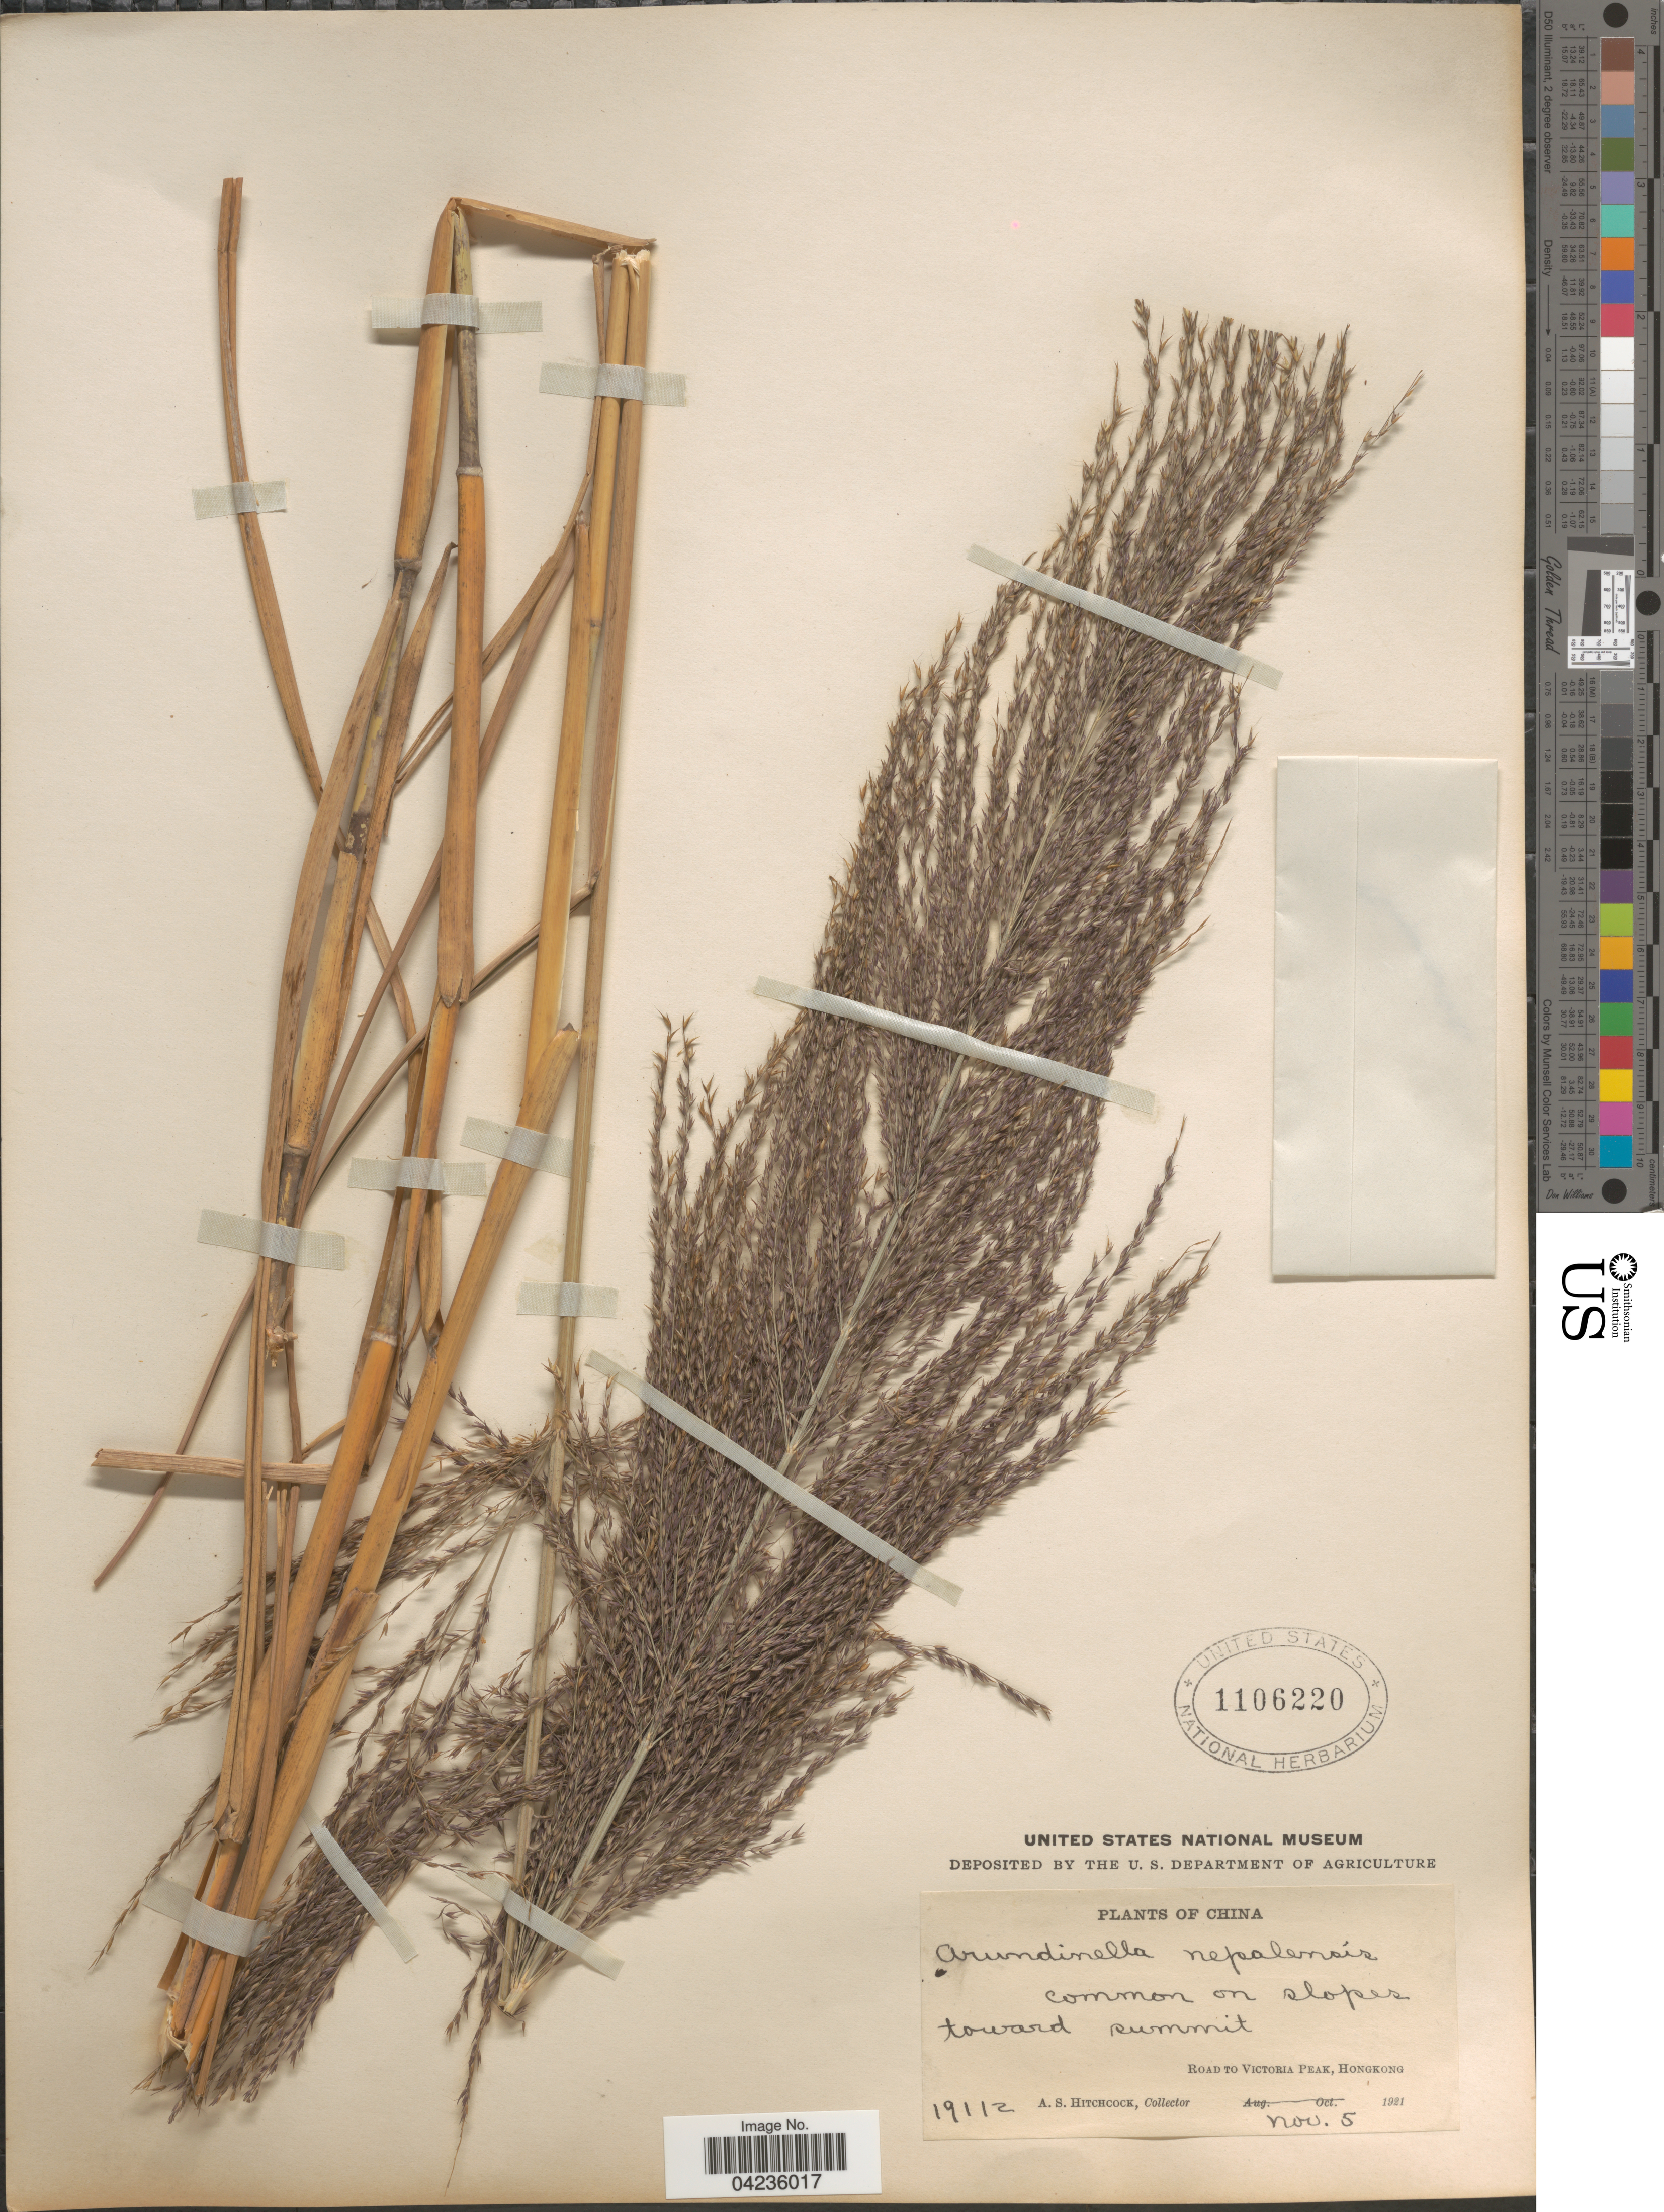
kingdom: Plantae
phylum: Tracheophyta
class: Liliopsida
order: Poales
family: Poaceae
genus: Arundinella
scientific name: Arundinella nepalensis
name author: Trin.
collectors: A. S. Hitchcock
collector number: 19112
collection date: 1921-11-05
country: China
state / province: Hong Kong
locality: On slopes toward summit. Road to Victoria Peak.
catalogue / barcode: US 1106220